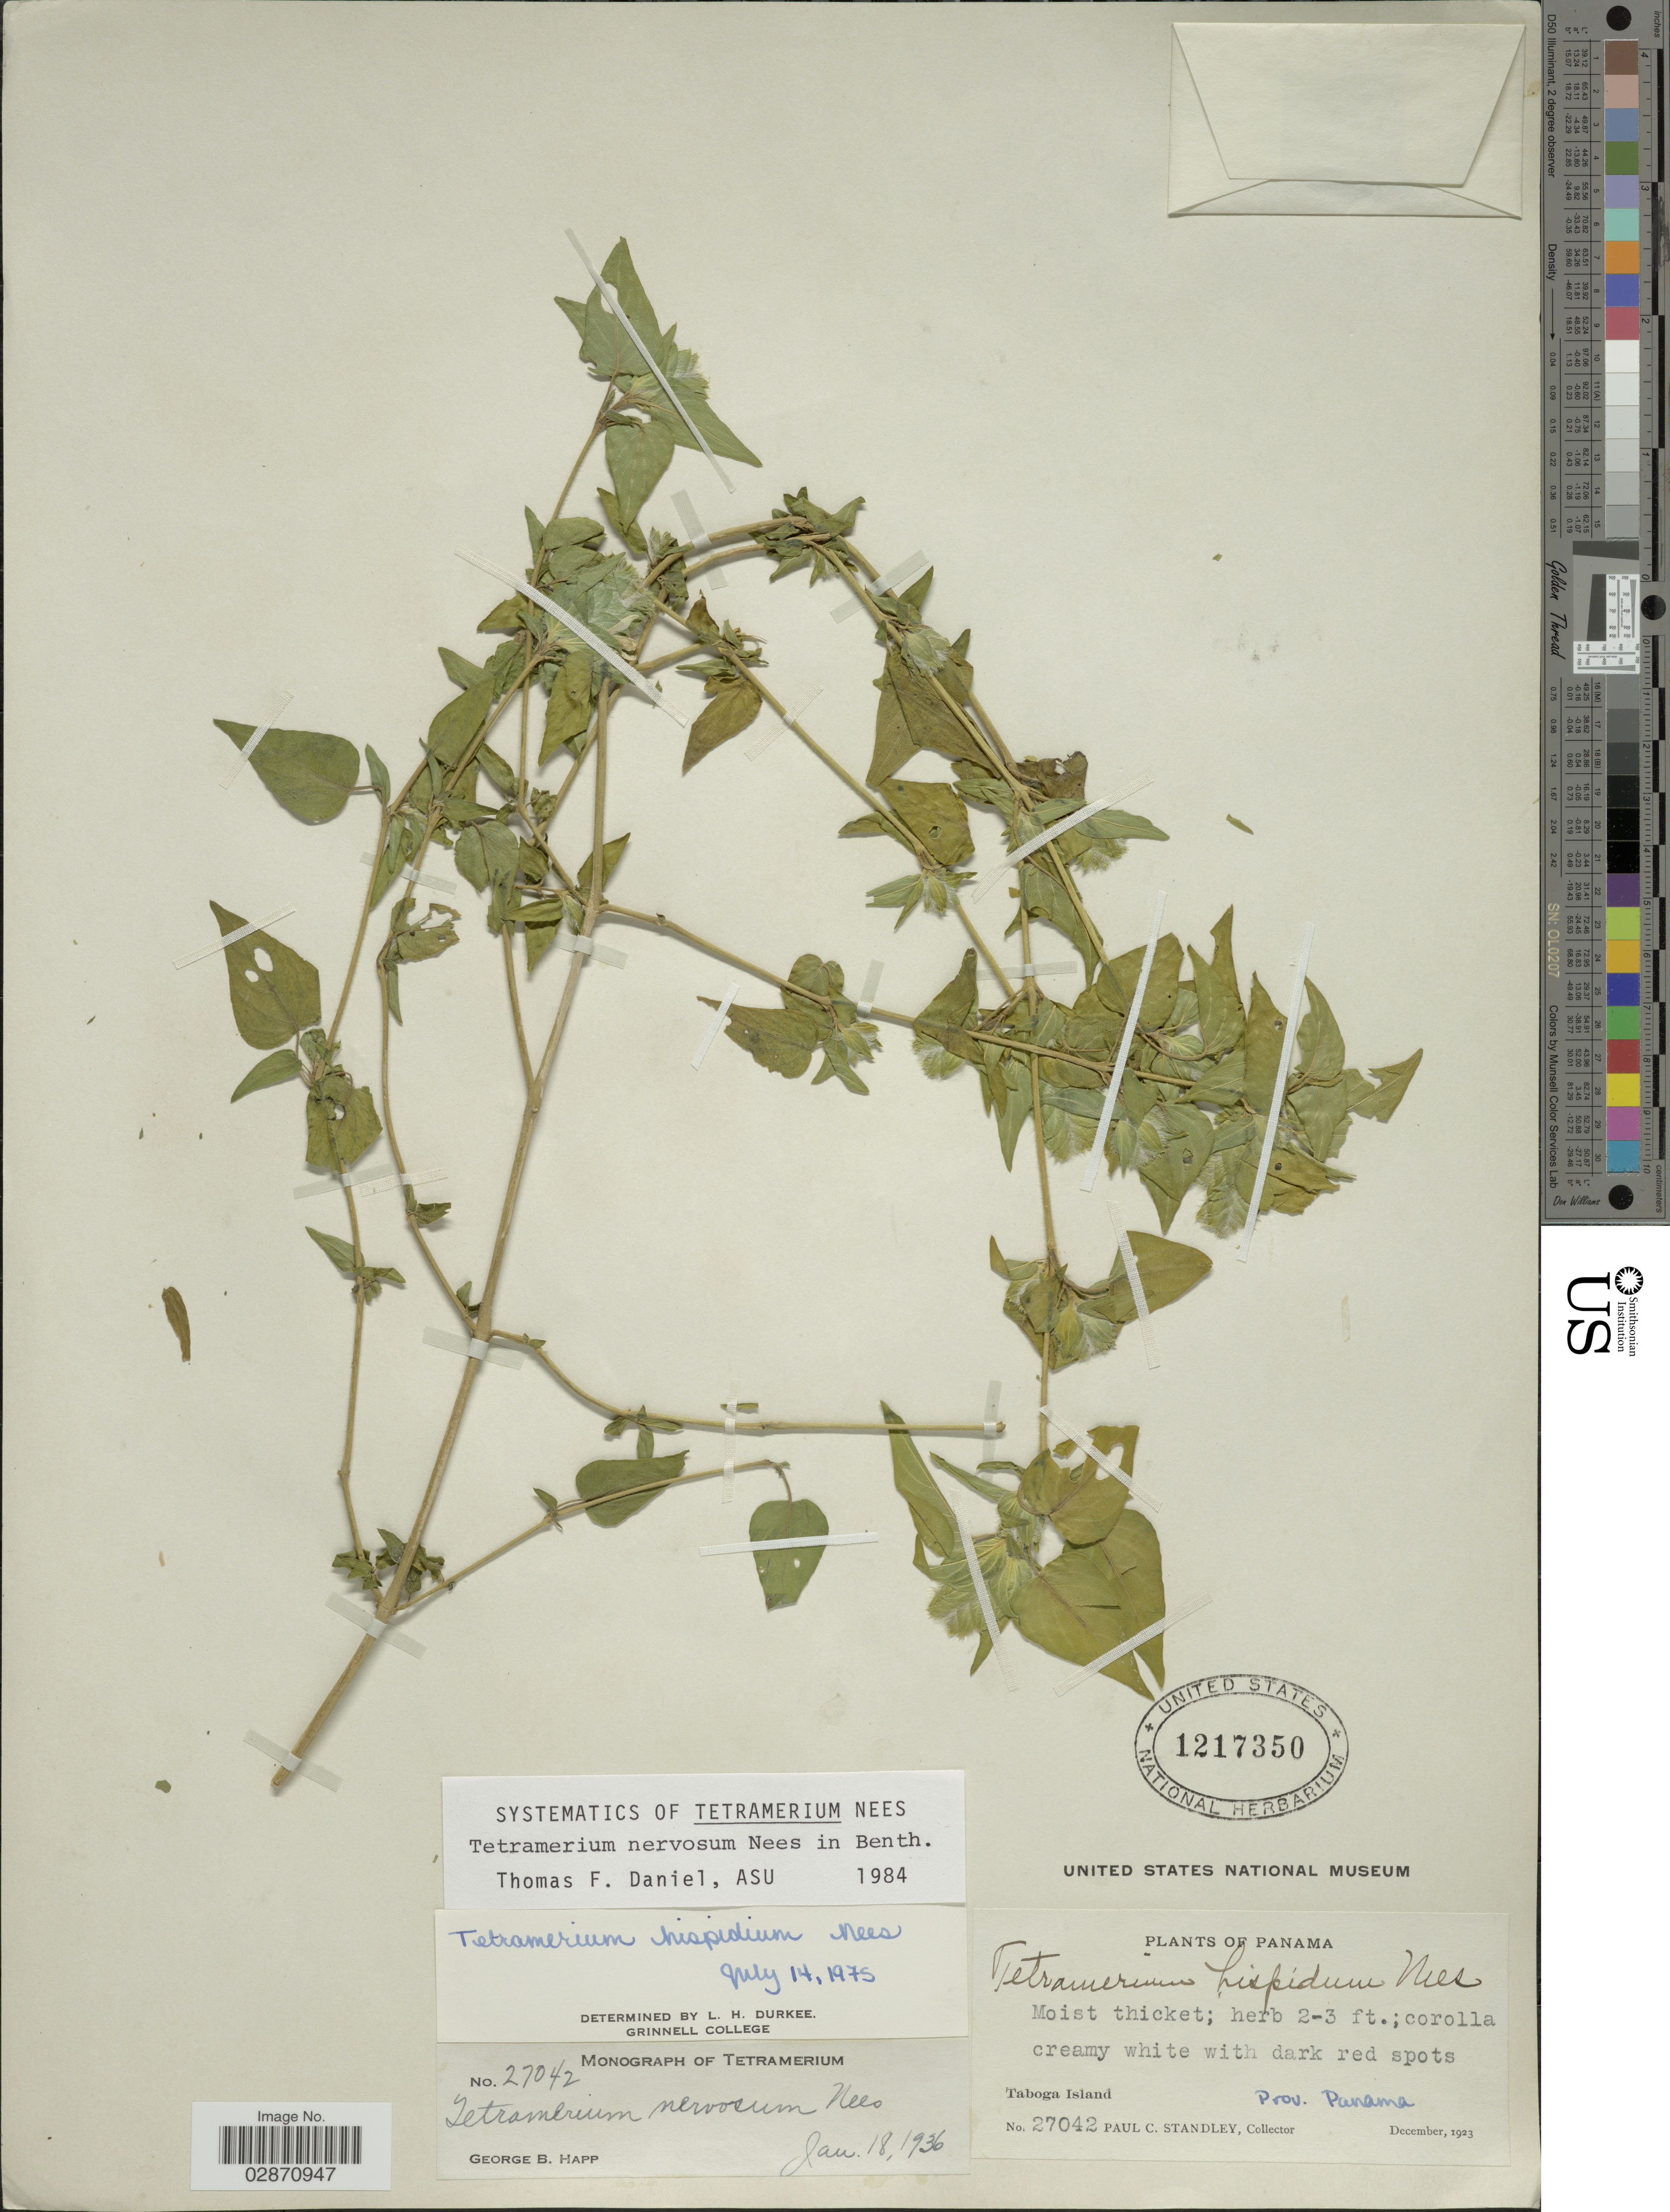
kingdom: Plantae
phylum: Tracheophyta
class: Magnoliopsida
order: Lamiales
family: Acanthaceae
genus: Tetramerium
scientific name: Tetramerium nervosum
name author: Nees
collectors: P. C. Standley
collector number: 27042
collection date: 1923-12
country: Panama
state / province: Panamá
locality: Taboga Island.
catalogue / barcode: US 1217350